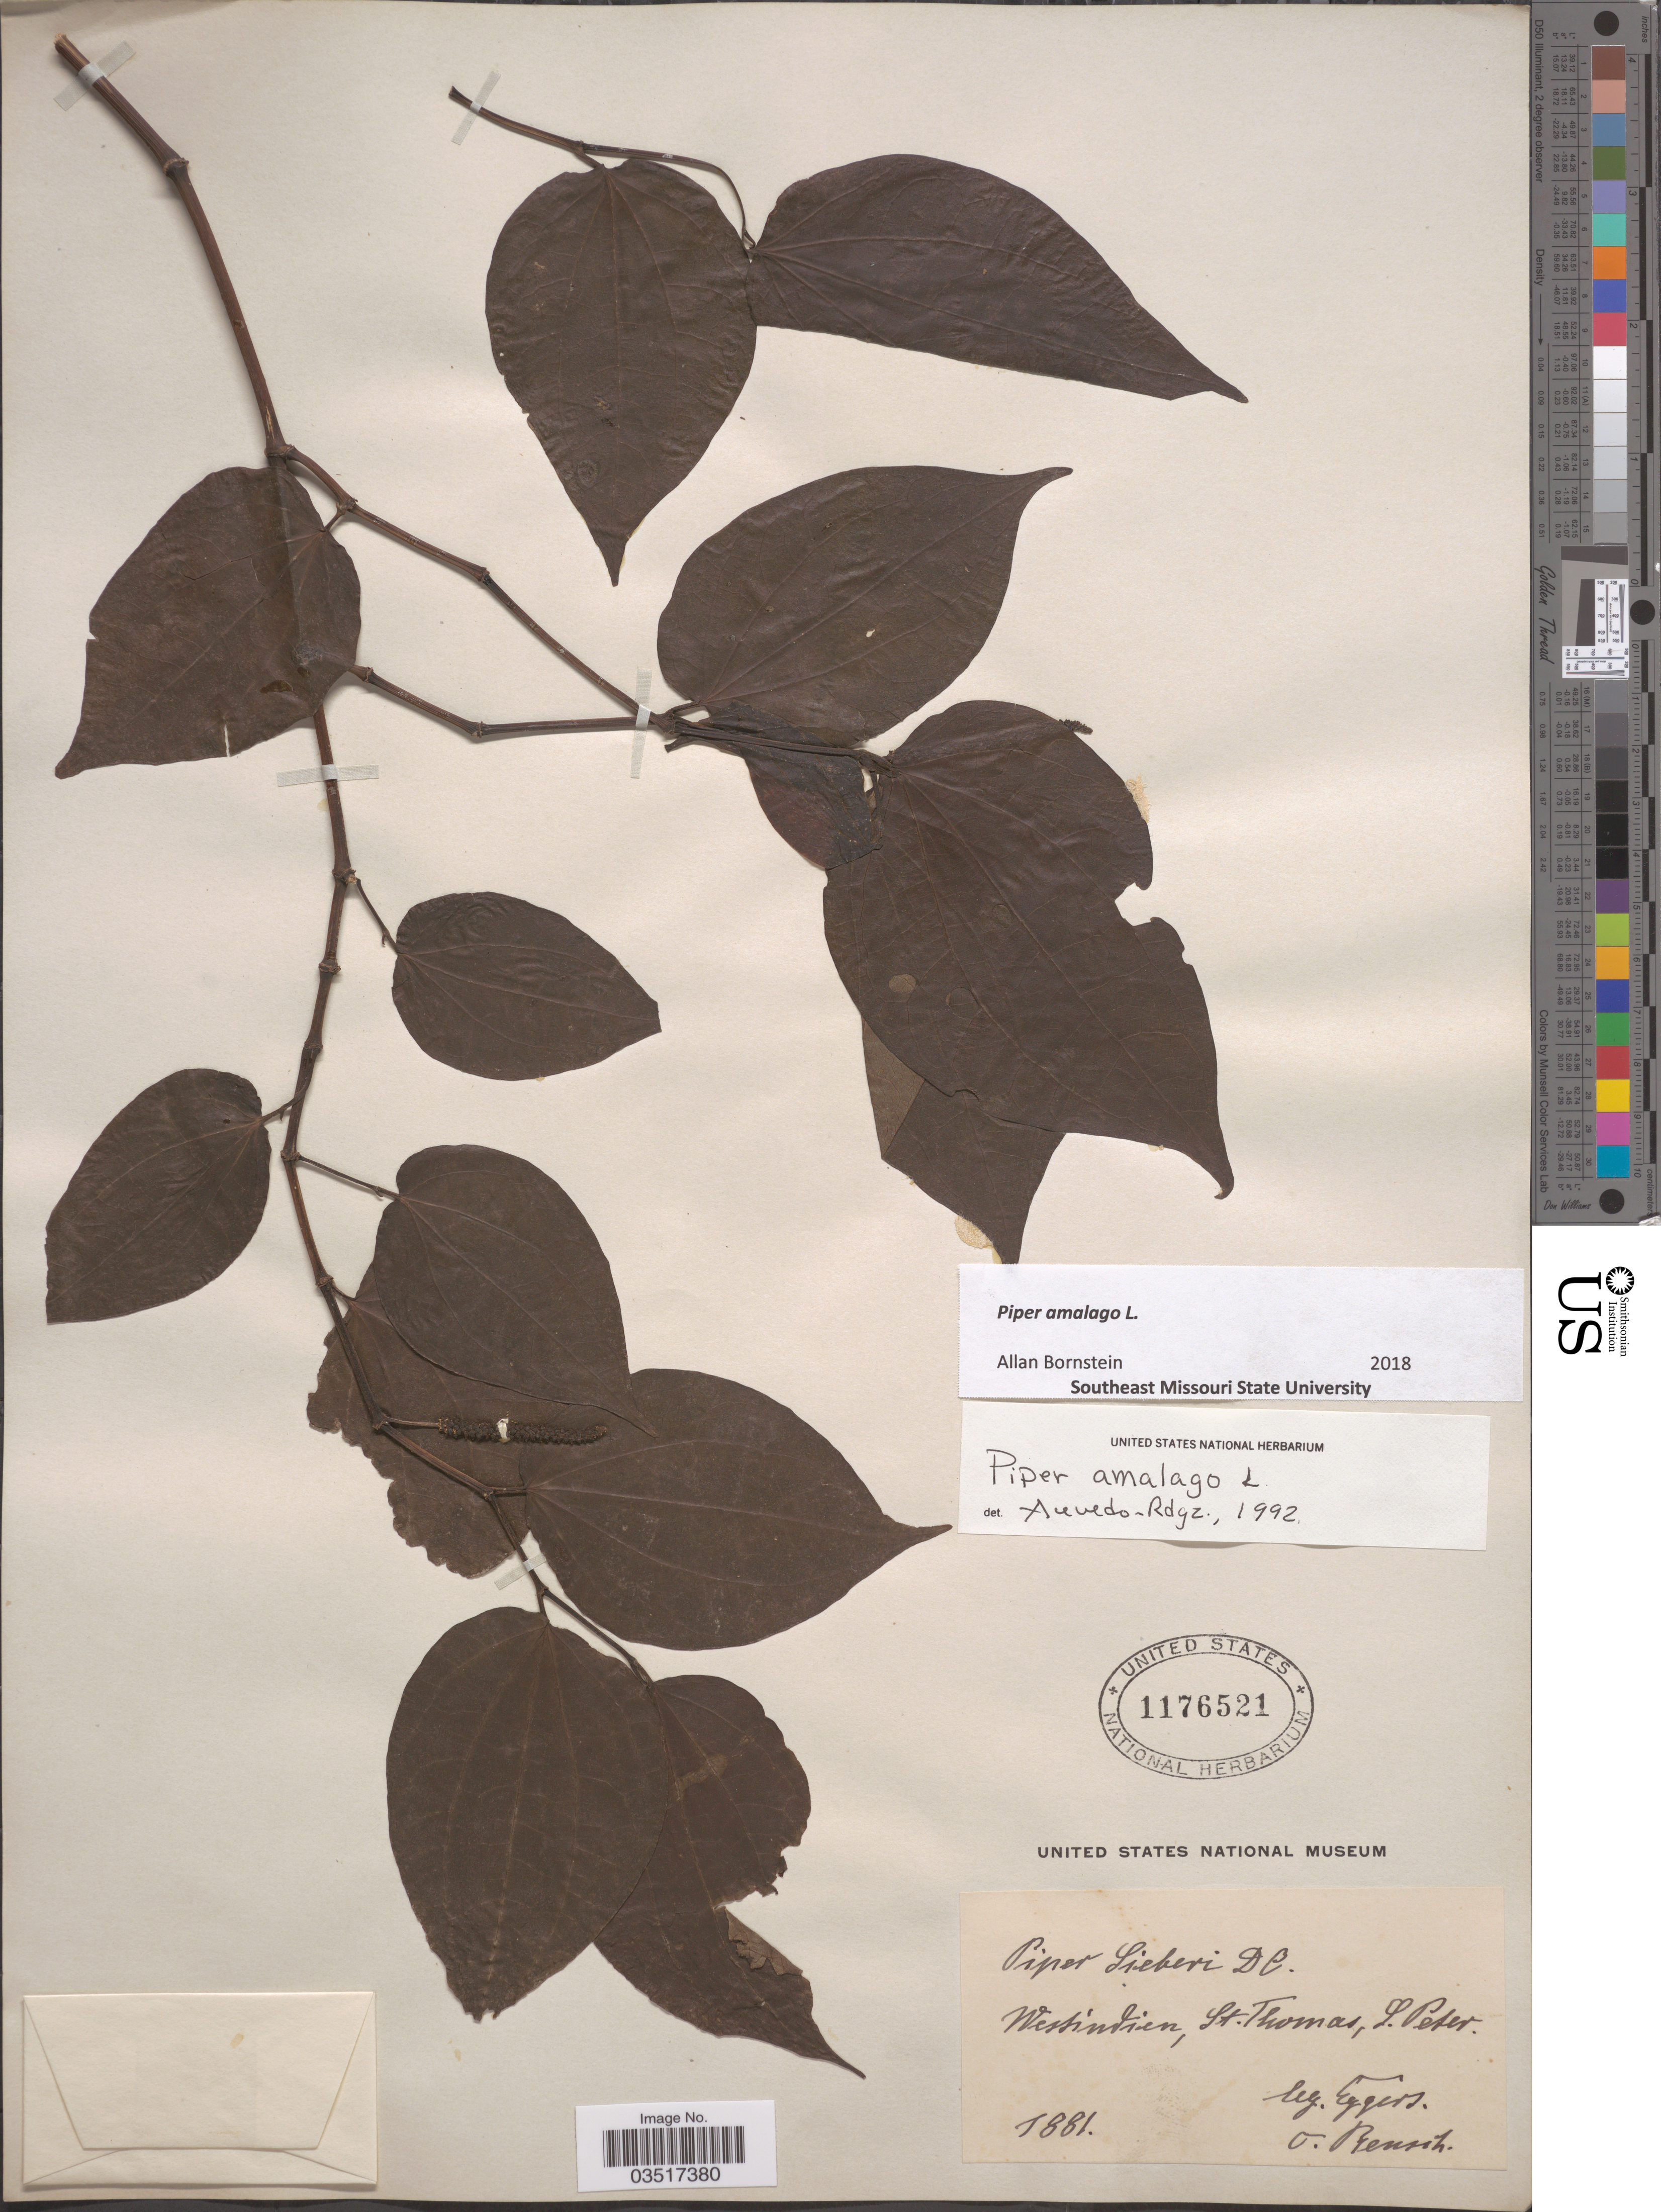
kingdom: Plantae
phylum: Tracheophyta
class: Magnoliopsida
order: Piperales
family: Piperaceae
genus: Piper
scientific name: Piper amalago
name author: L.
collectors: -. Eggers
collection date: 1881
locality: Westindien, St. Thomas, L [interpreted].Peter.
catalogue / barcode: US 1176521